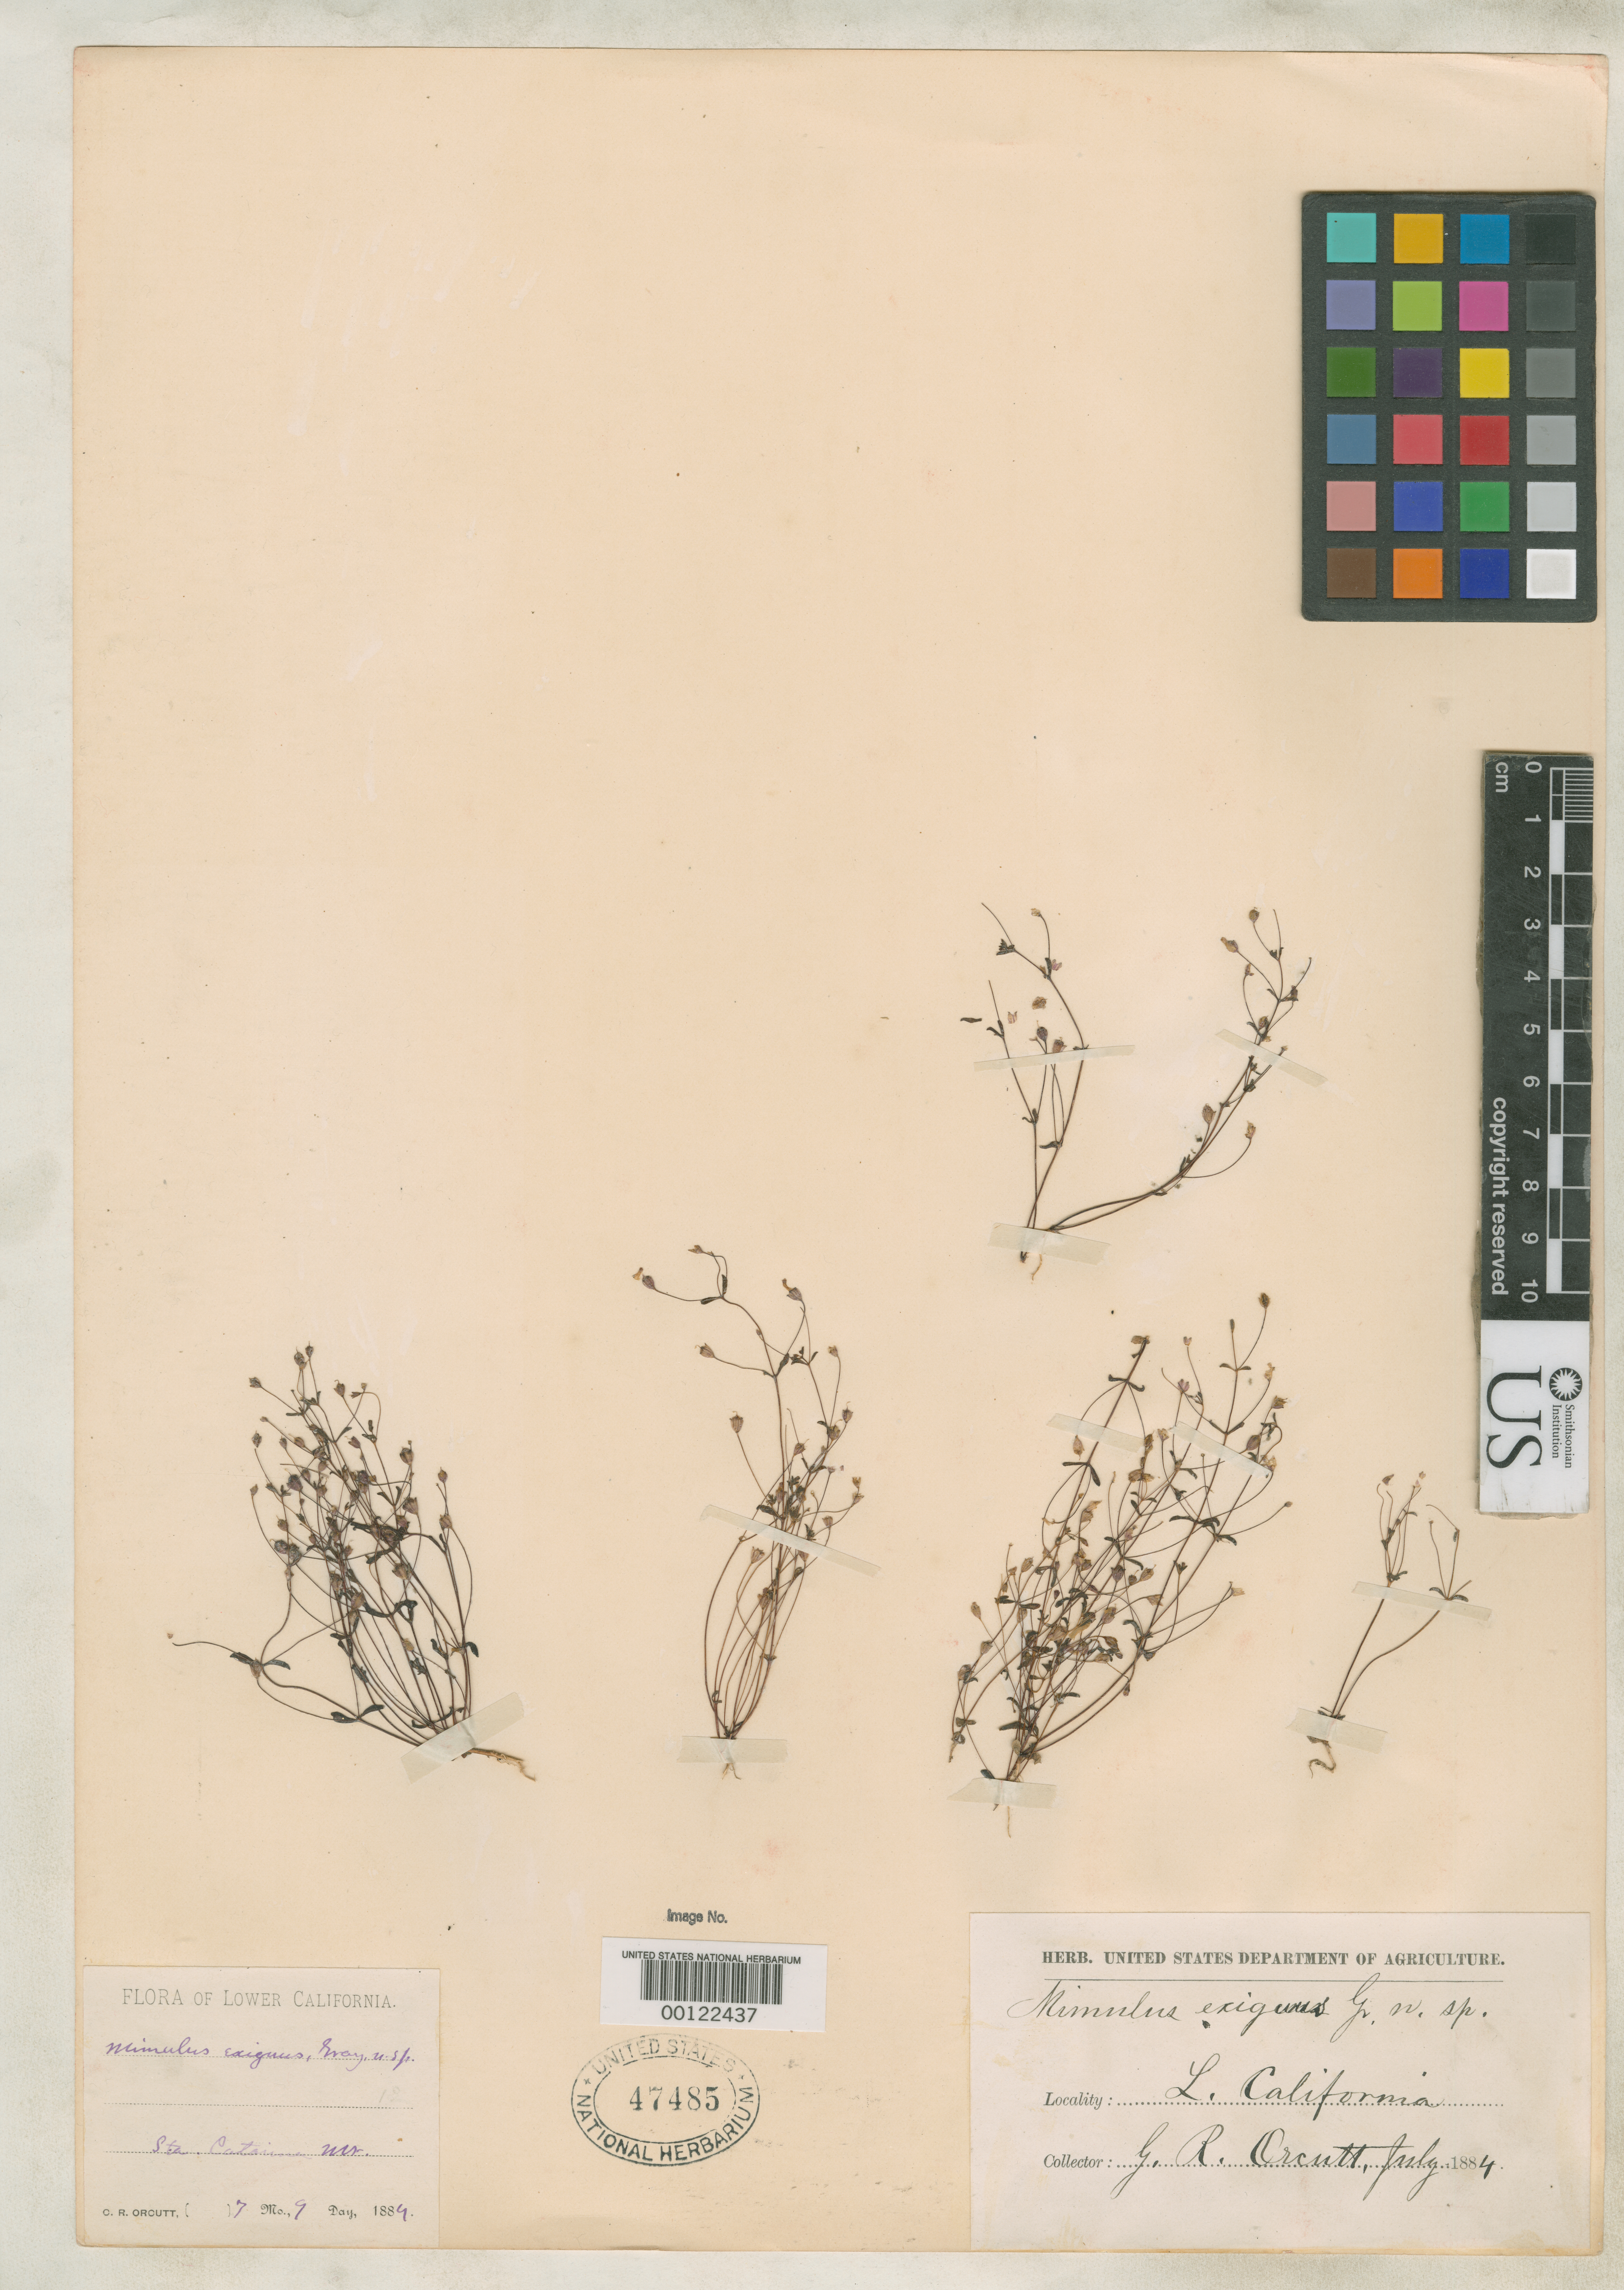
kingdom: Plantae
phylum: Tracheophyta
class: Magnoliopsida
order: Lamiales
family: Phrymaceae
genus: Mimulus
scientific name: Mimulus exiguus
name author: A. Gray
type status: Isotype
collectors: C. R. Orcutt & H. C. Orcutt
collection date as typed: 07 Sep 1884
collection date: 1884-09-07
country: Mexico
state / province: Baja California Norte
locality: Santa Catarina Mountains.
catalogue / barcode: US 47485